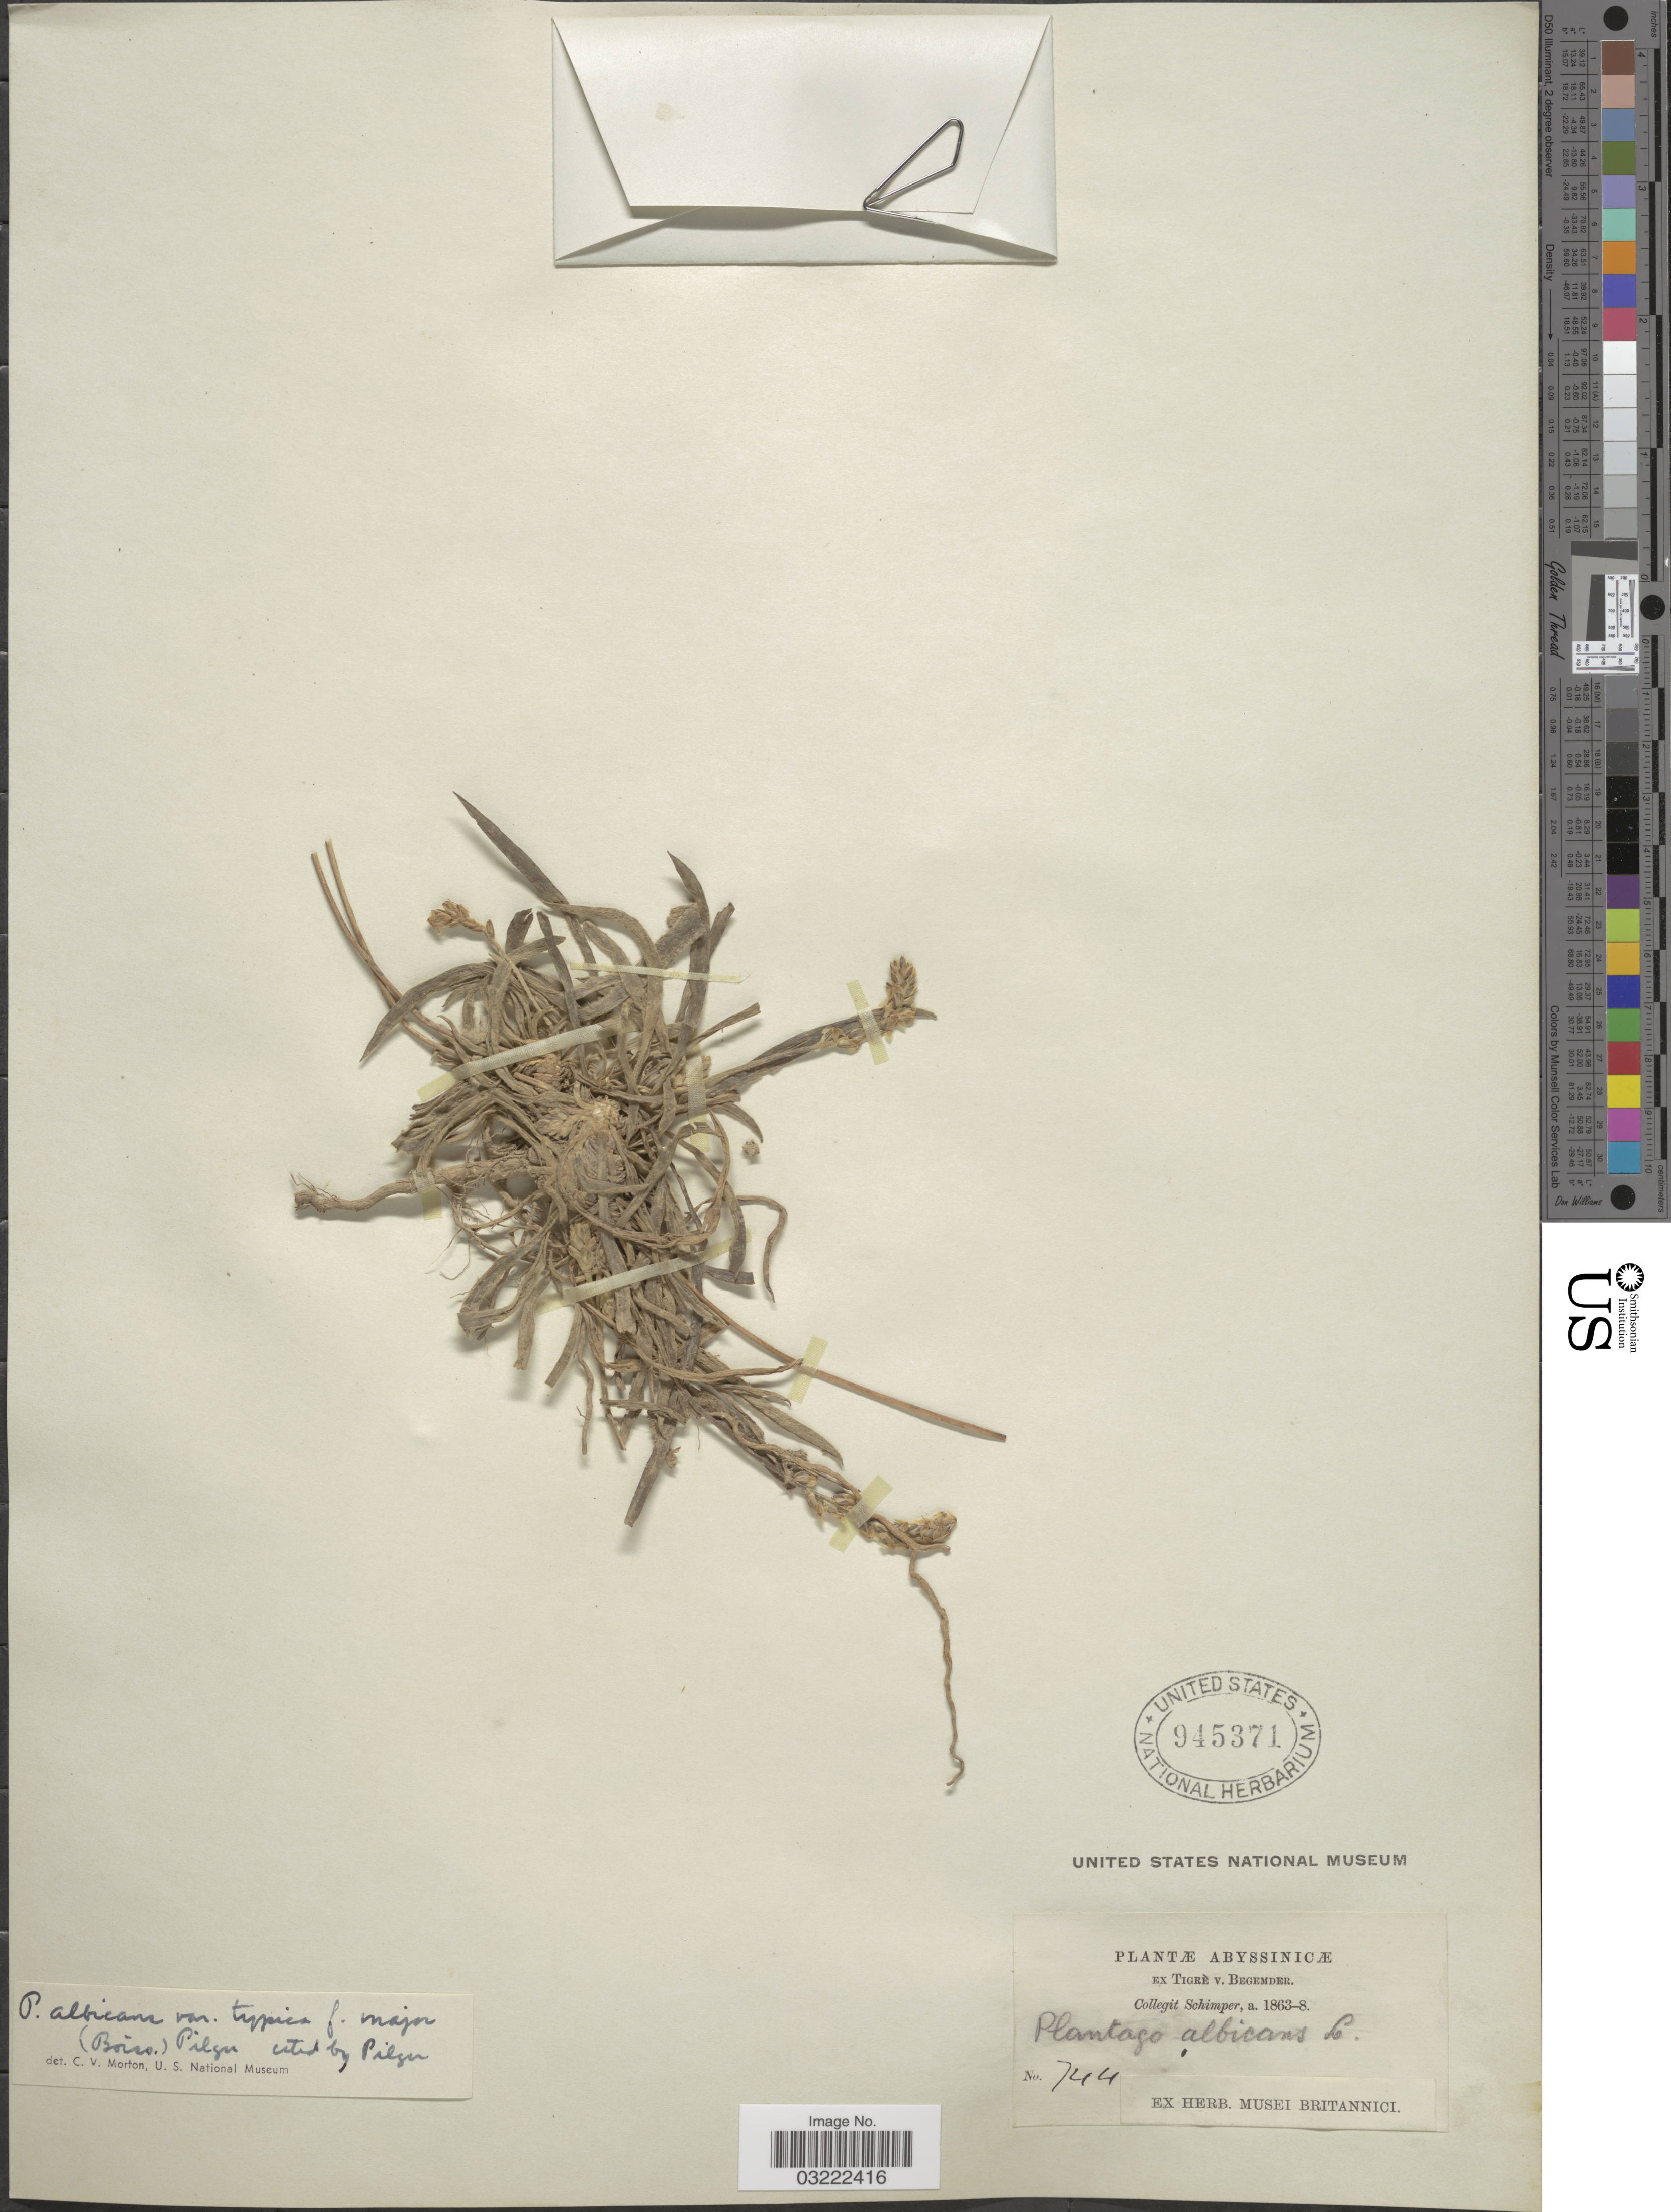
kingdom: Plantae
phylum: Tracheophyta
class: Magnoliopsida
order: Lamiales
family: Plantaginaceae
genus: Plantago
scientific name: Plantago albicans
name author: L.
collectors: -. Schimper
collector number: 744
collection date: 1863/1868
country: Ethiopia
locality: Abyssinicæ, Ex Tigrè b. Begemder.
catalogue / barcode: US 945371